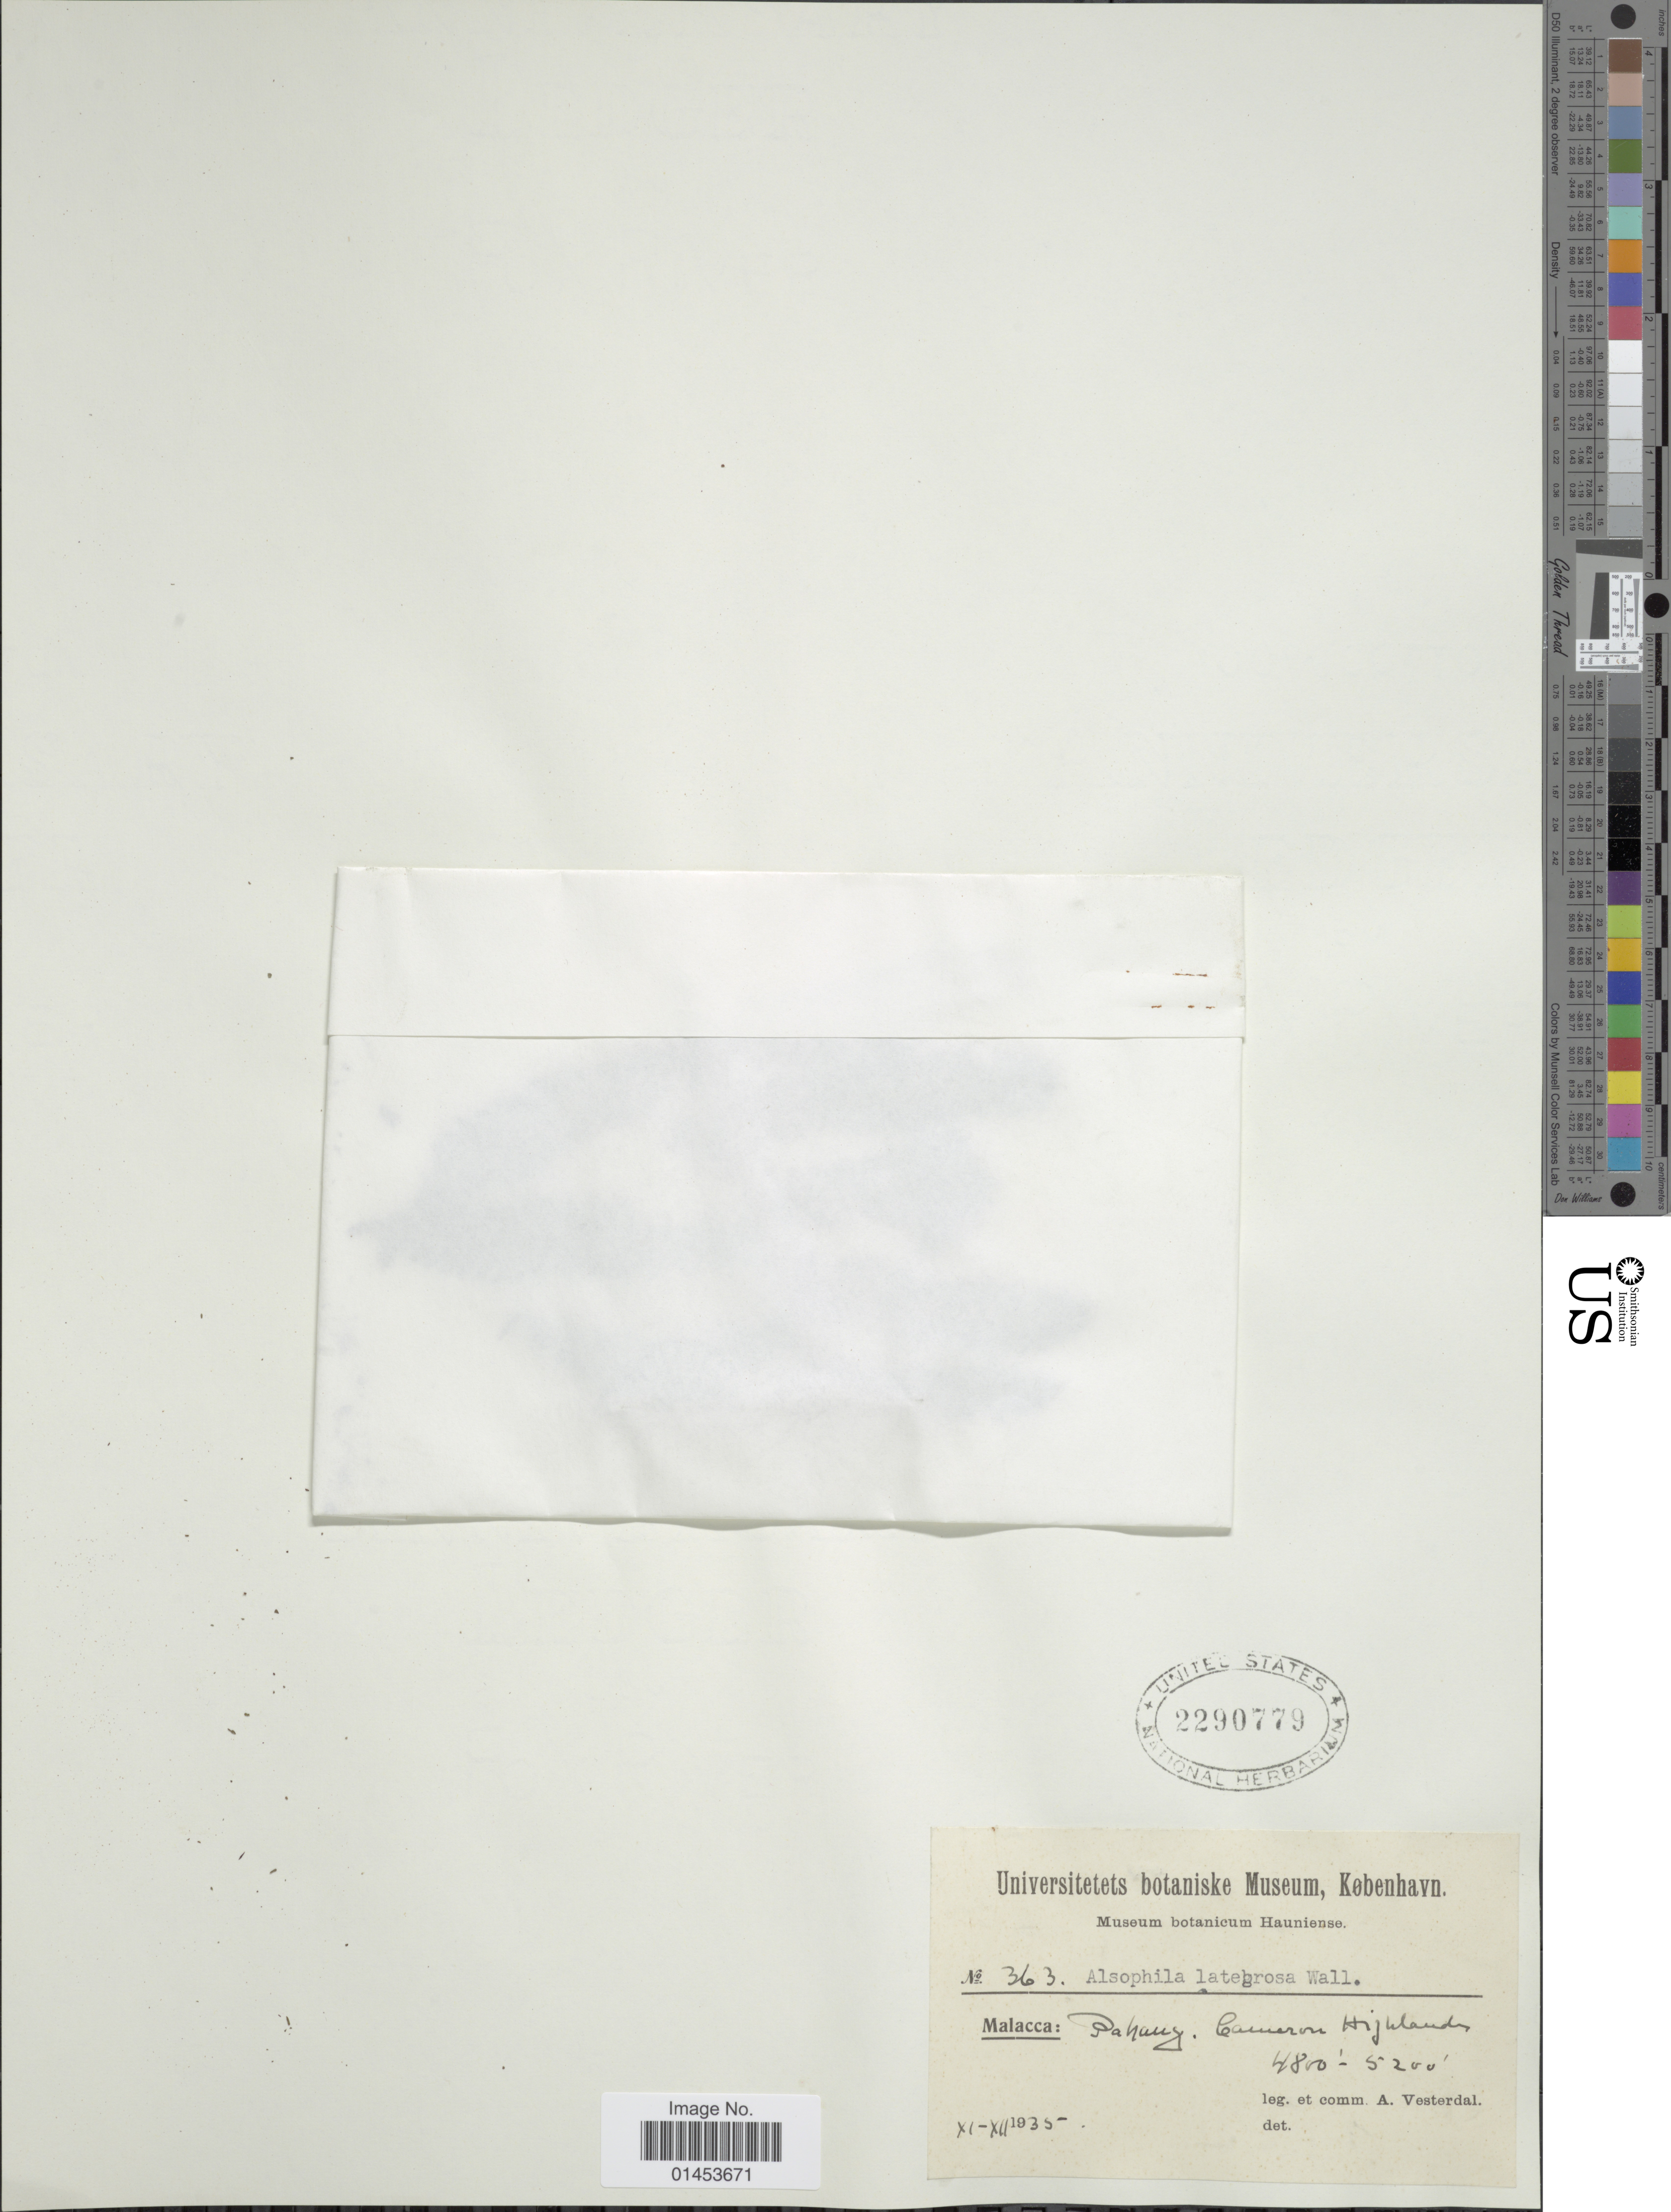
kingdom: Plantae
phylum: Tracheophyta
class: Polypodiopsida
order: Cyatheales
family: Cyatheaceae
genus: Cyathea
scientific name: Cyathea latebrosa var. paraphysata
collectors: A. Vesterdal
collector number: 363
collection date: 1935-11/1935-12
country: Malaysia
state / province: Pahang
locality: Malacca: Pahang, Cameron Highlands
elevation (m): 1463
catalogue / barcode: US 2290779